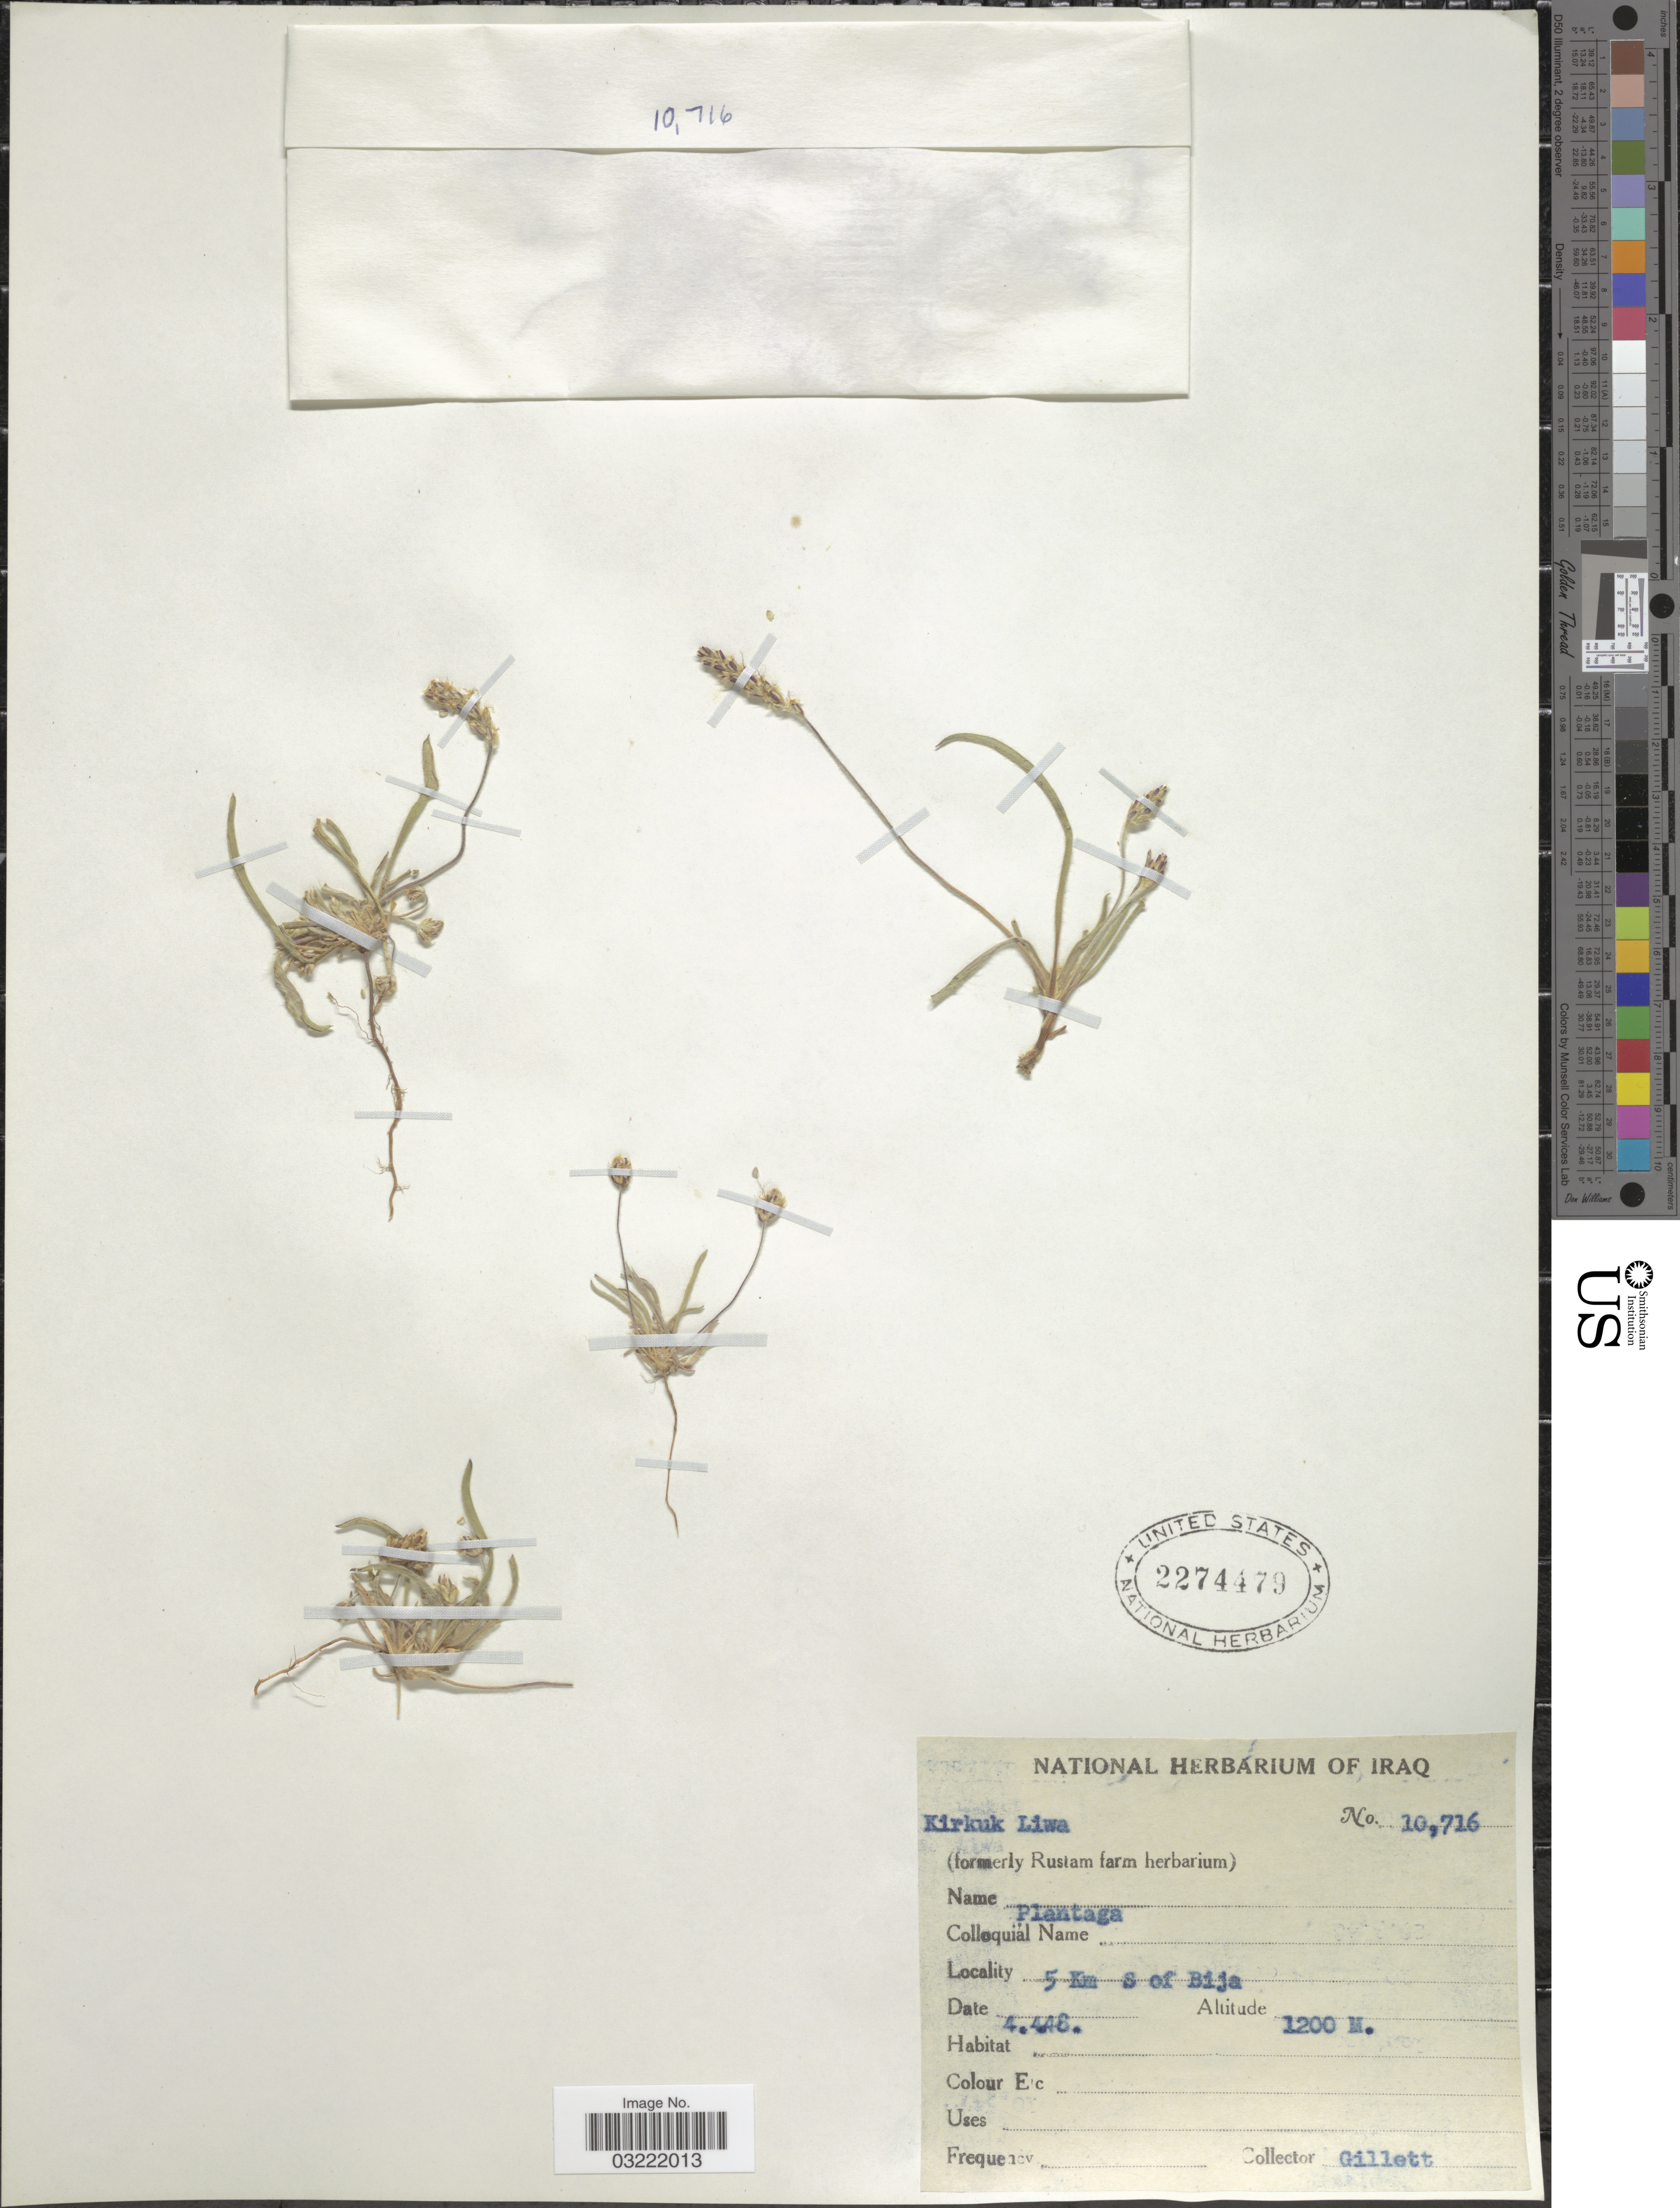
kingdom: Plantae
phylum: Tracheophyta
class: Magnoliopsida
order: Lamiales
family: Plantaginaceae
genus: Plantago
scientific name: Plantago cylindrica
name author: Forssk.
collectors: Gillett, --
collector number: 10716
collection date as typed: Transcribed d/m/y: 4/4/46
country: Iraq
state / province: Kirkūk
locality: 5 Km S of Bija. Kirkuk Liwa.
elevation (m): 1200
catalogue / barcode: US 2274479